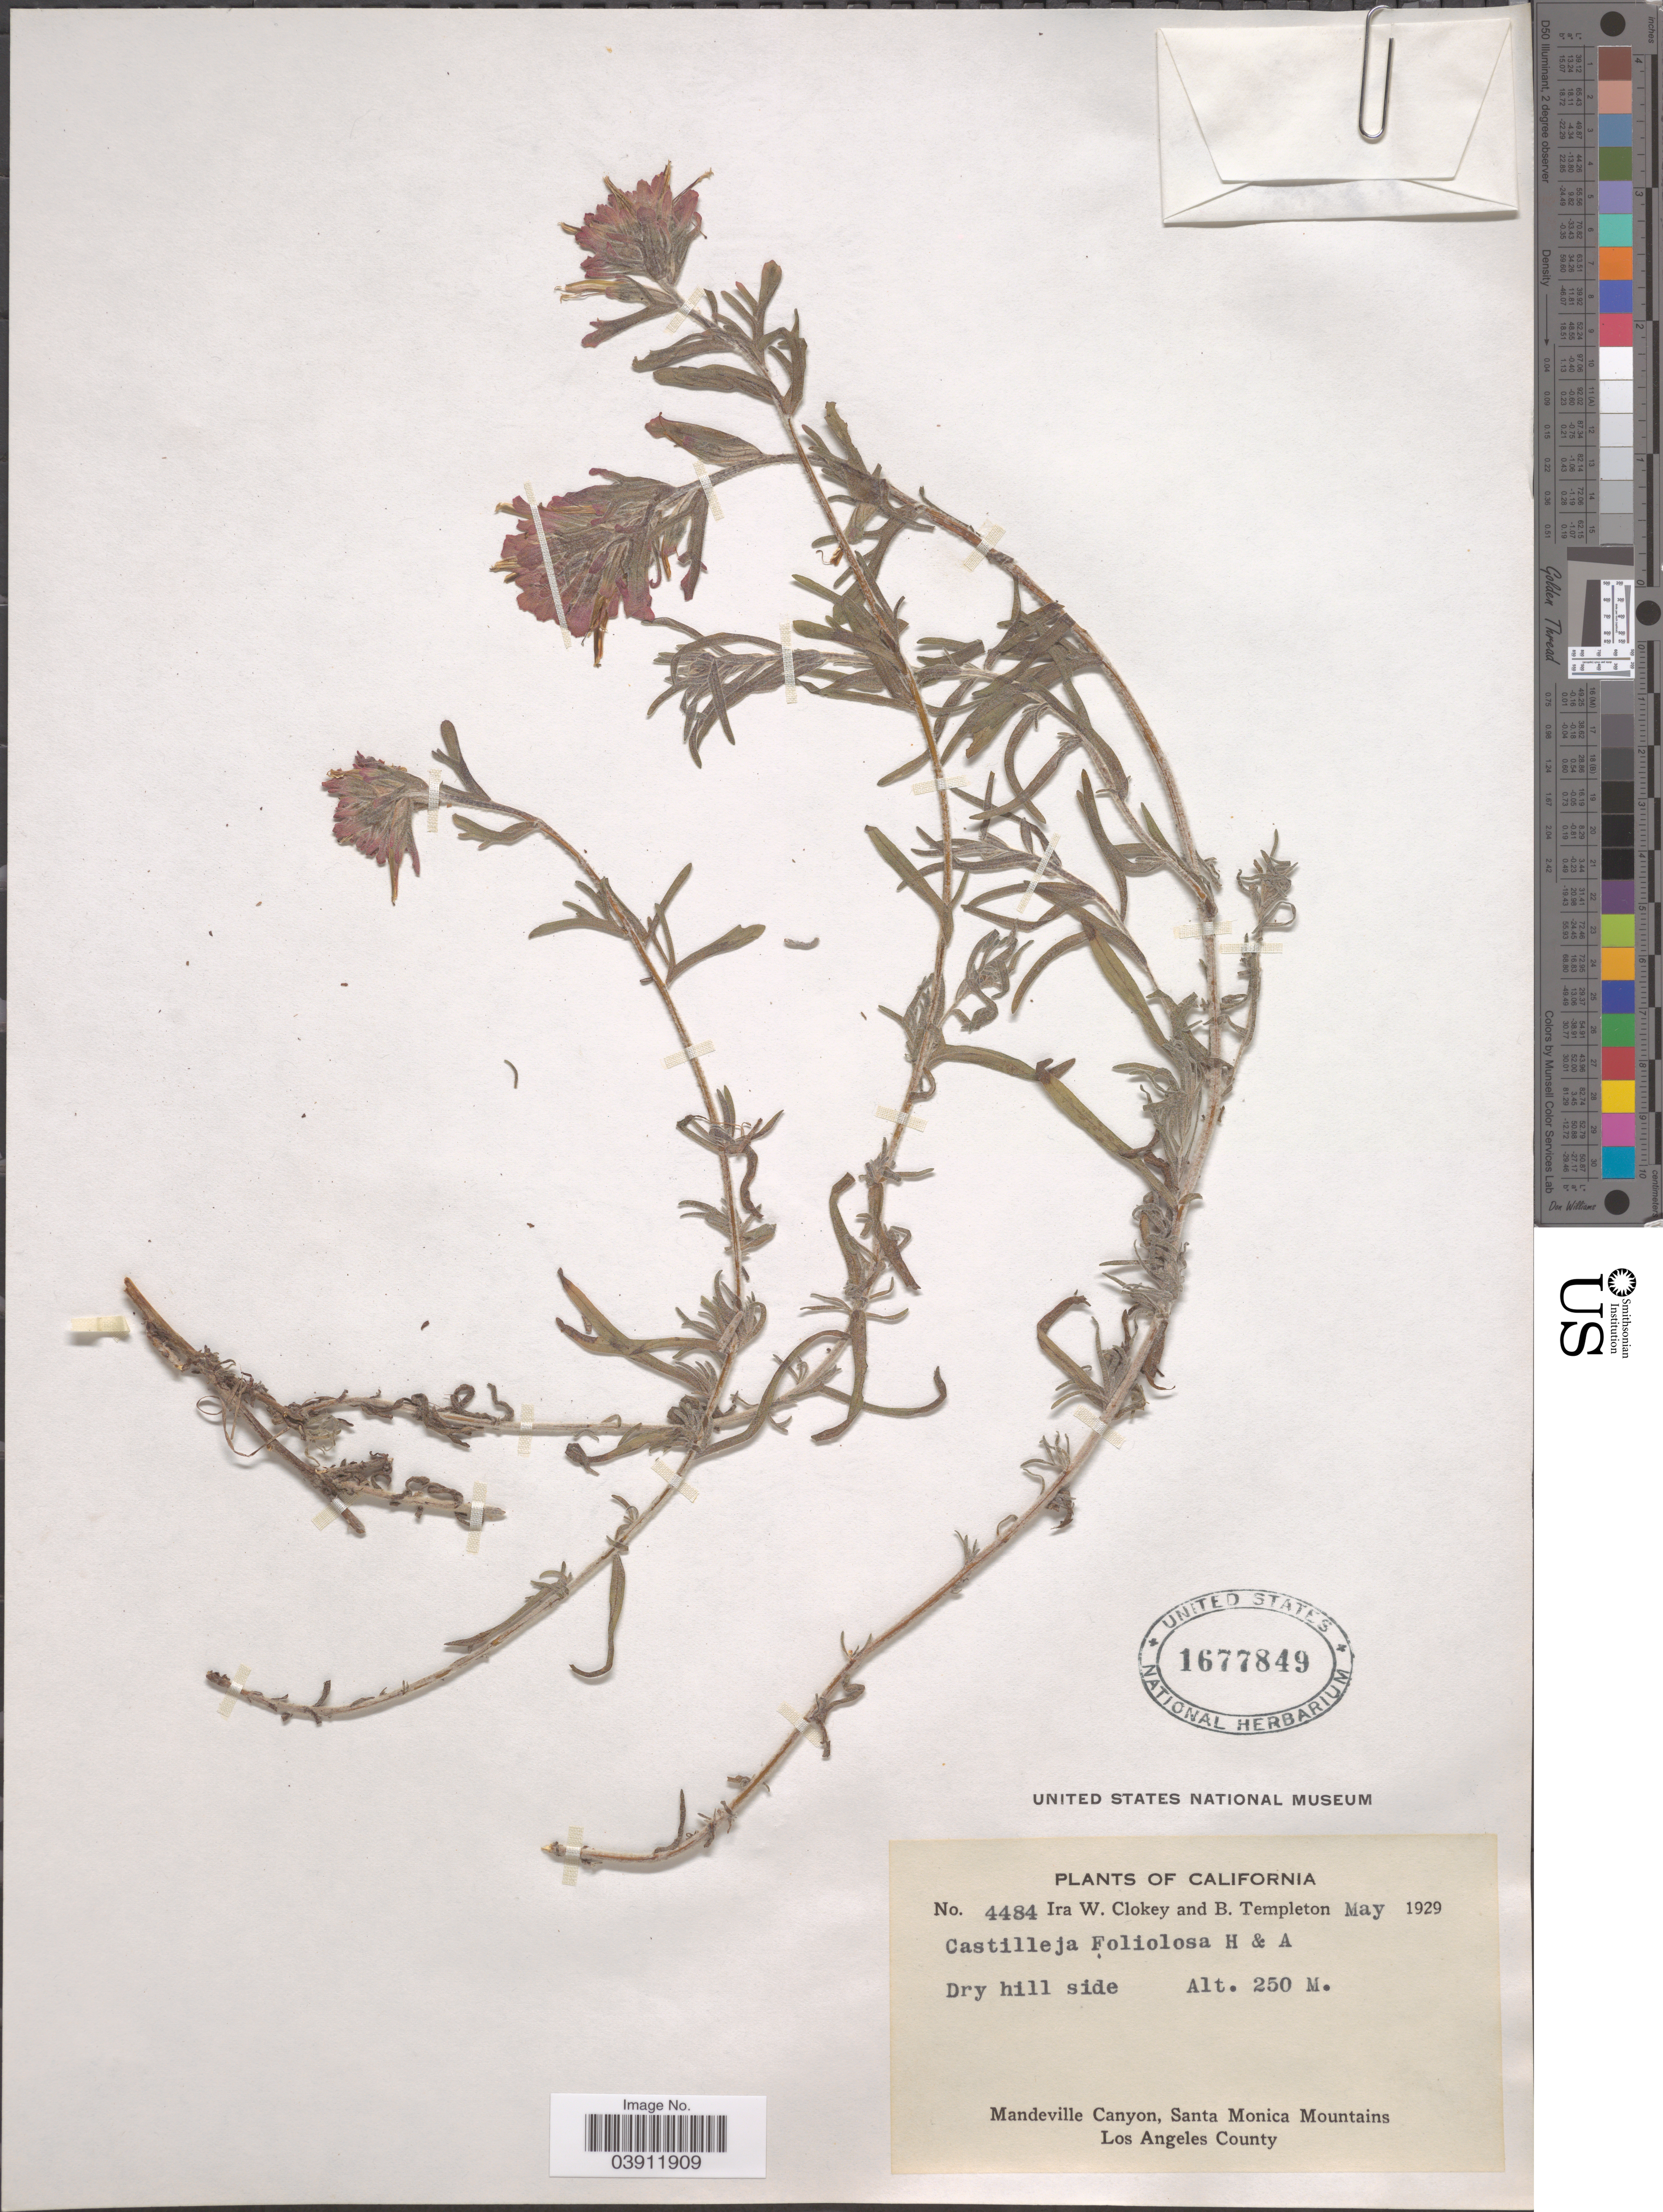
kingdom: Plantae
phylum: Tracheophyta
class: Magnoliopsida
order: Lamiales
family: Orobanchaceae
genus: Castilleja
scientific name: Castilleja foliolosa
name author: Hook. f.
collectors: I. W. Clokey & B. Templeton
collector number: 4484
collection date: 1929-05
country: United States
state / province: California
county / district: Los Angeles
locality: Mandeville canyon, Santa monica Mountains. Los Angeles County.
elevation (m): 250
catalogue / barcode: US 1677849